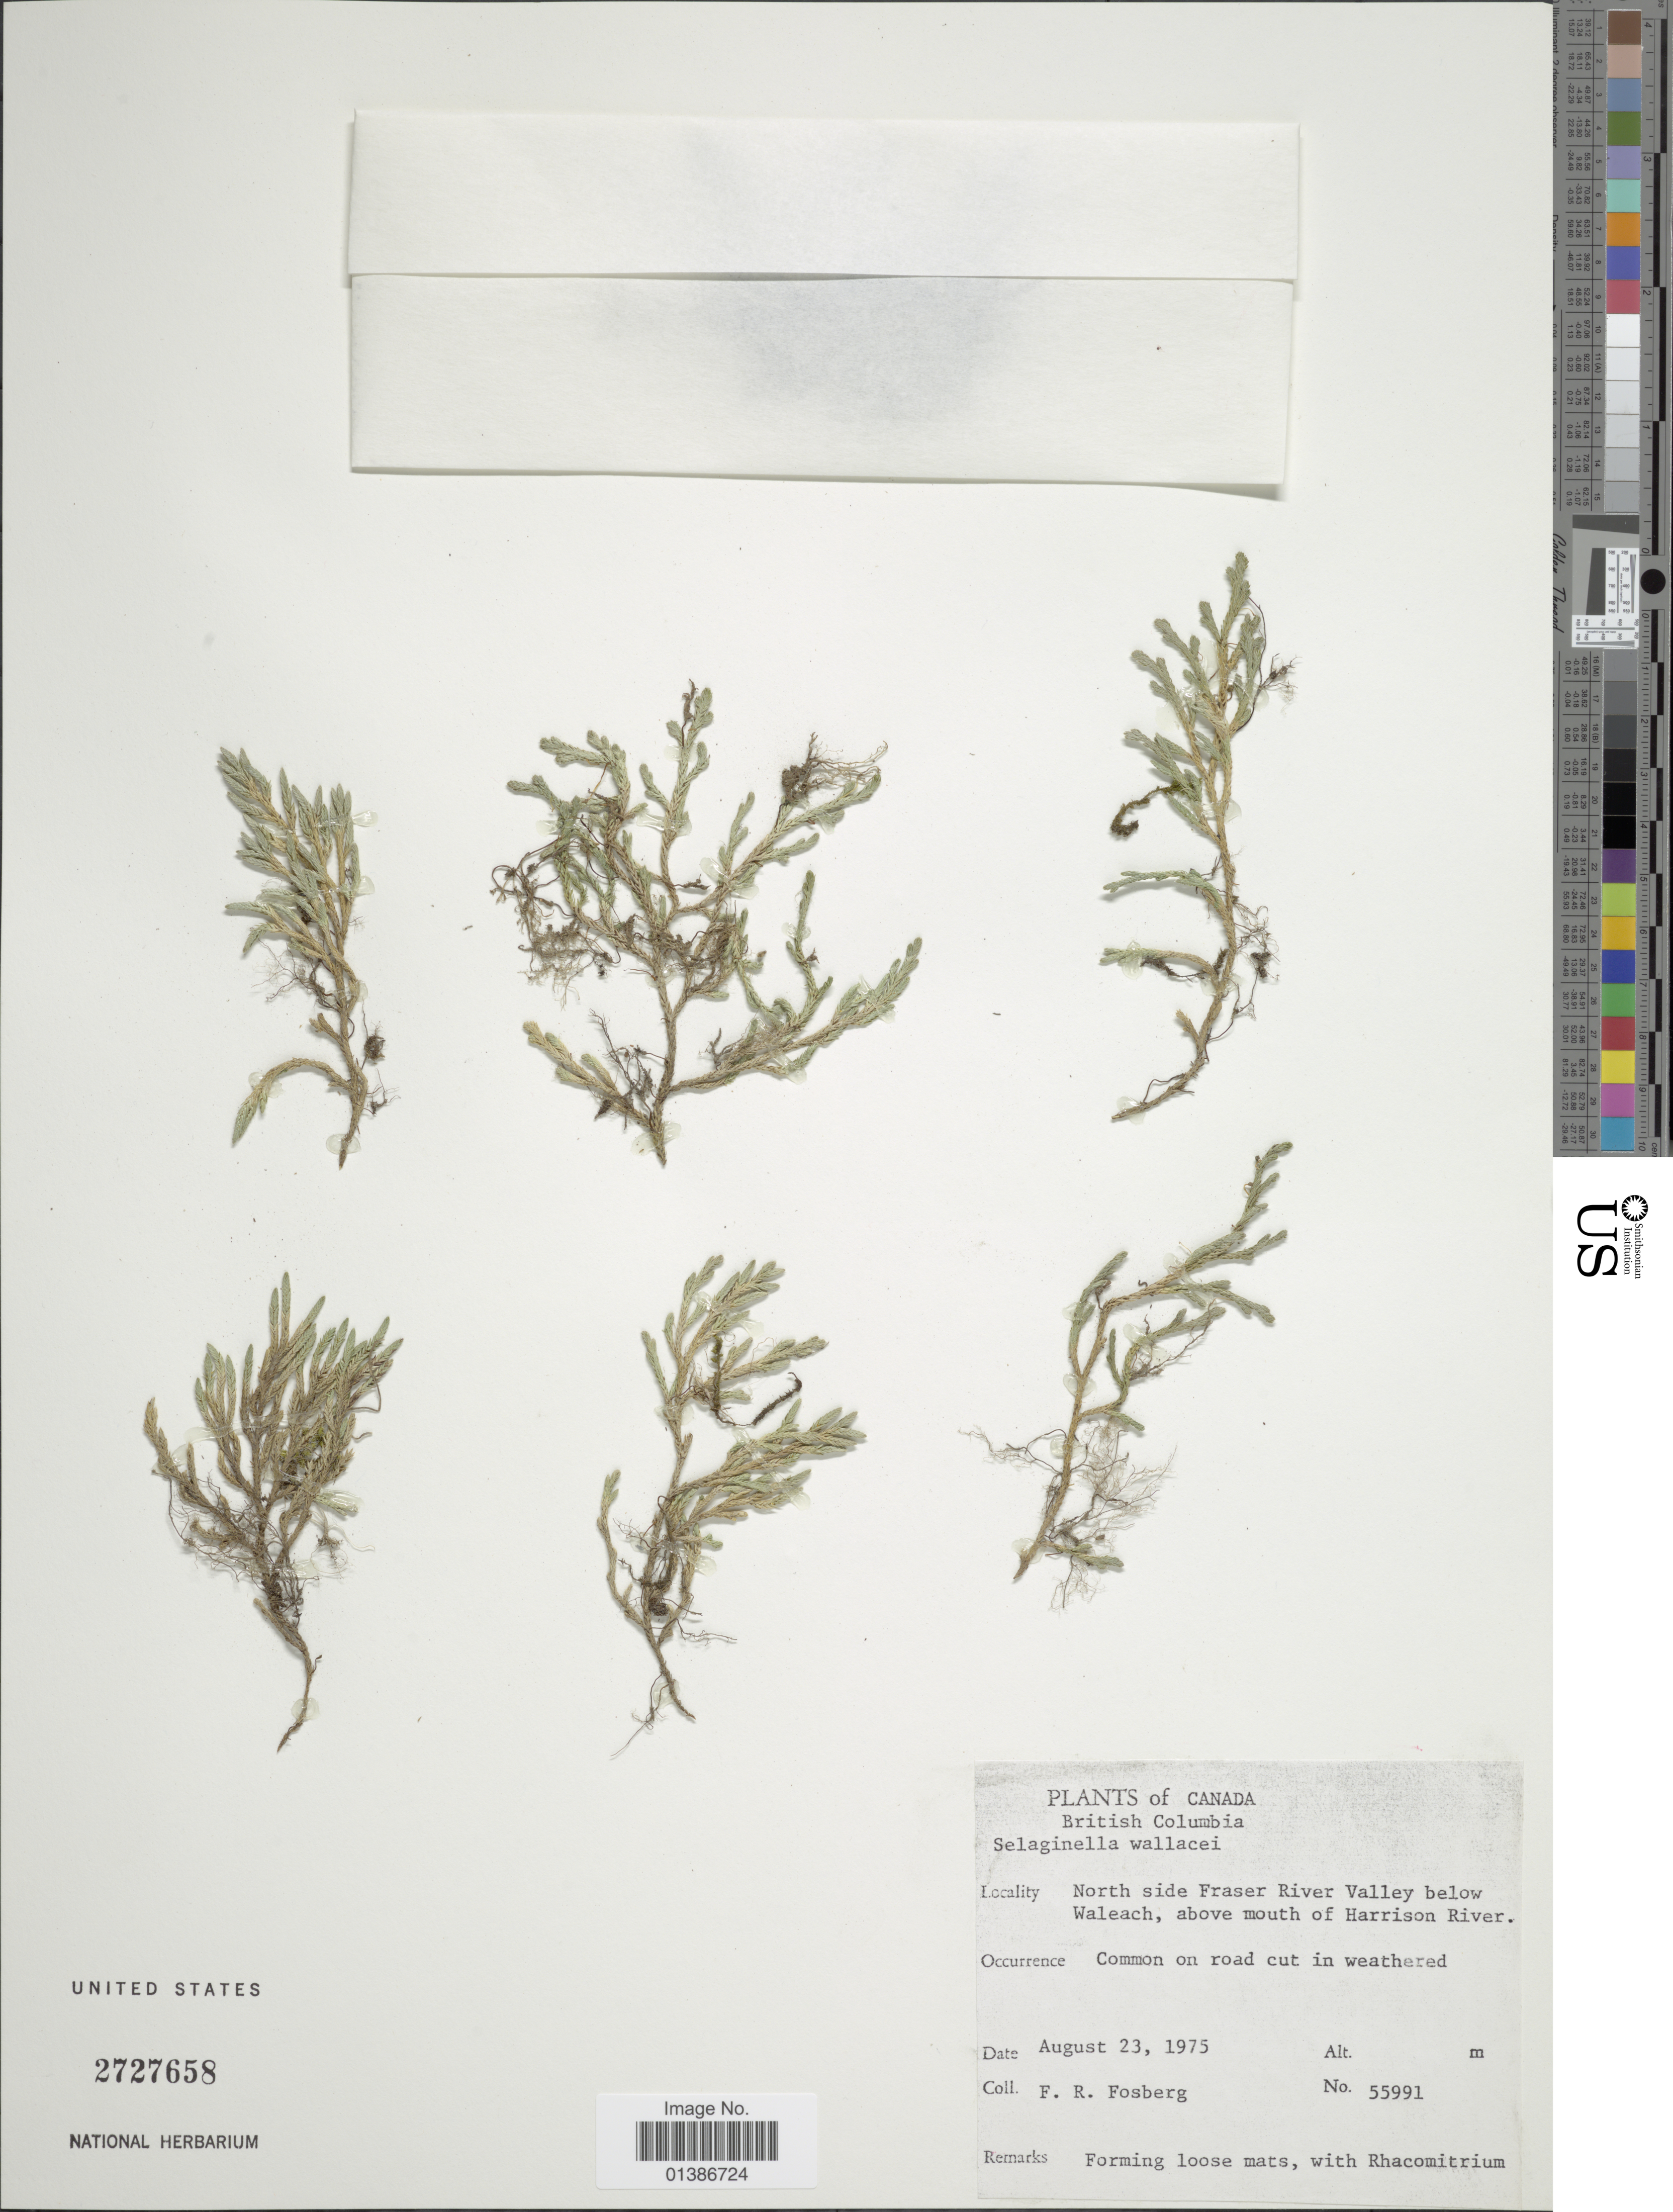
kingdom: Plantae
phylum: Tracheophyta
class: Lycopodiopsida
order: Selaginellales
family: Selaginellaceae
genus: Selaginella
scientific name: Selaginella wallacei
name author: Hieron.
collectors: F. R. Fosberg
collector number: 55991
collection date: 1975-08-23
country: Canada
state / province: British Columbia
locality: North side Fraser River Valley below Waleach, above mouth of Harrison River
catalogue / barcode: US 2727658